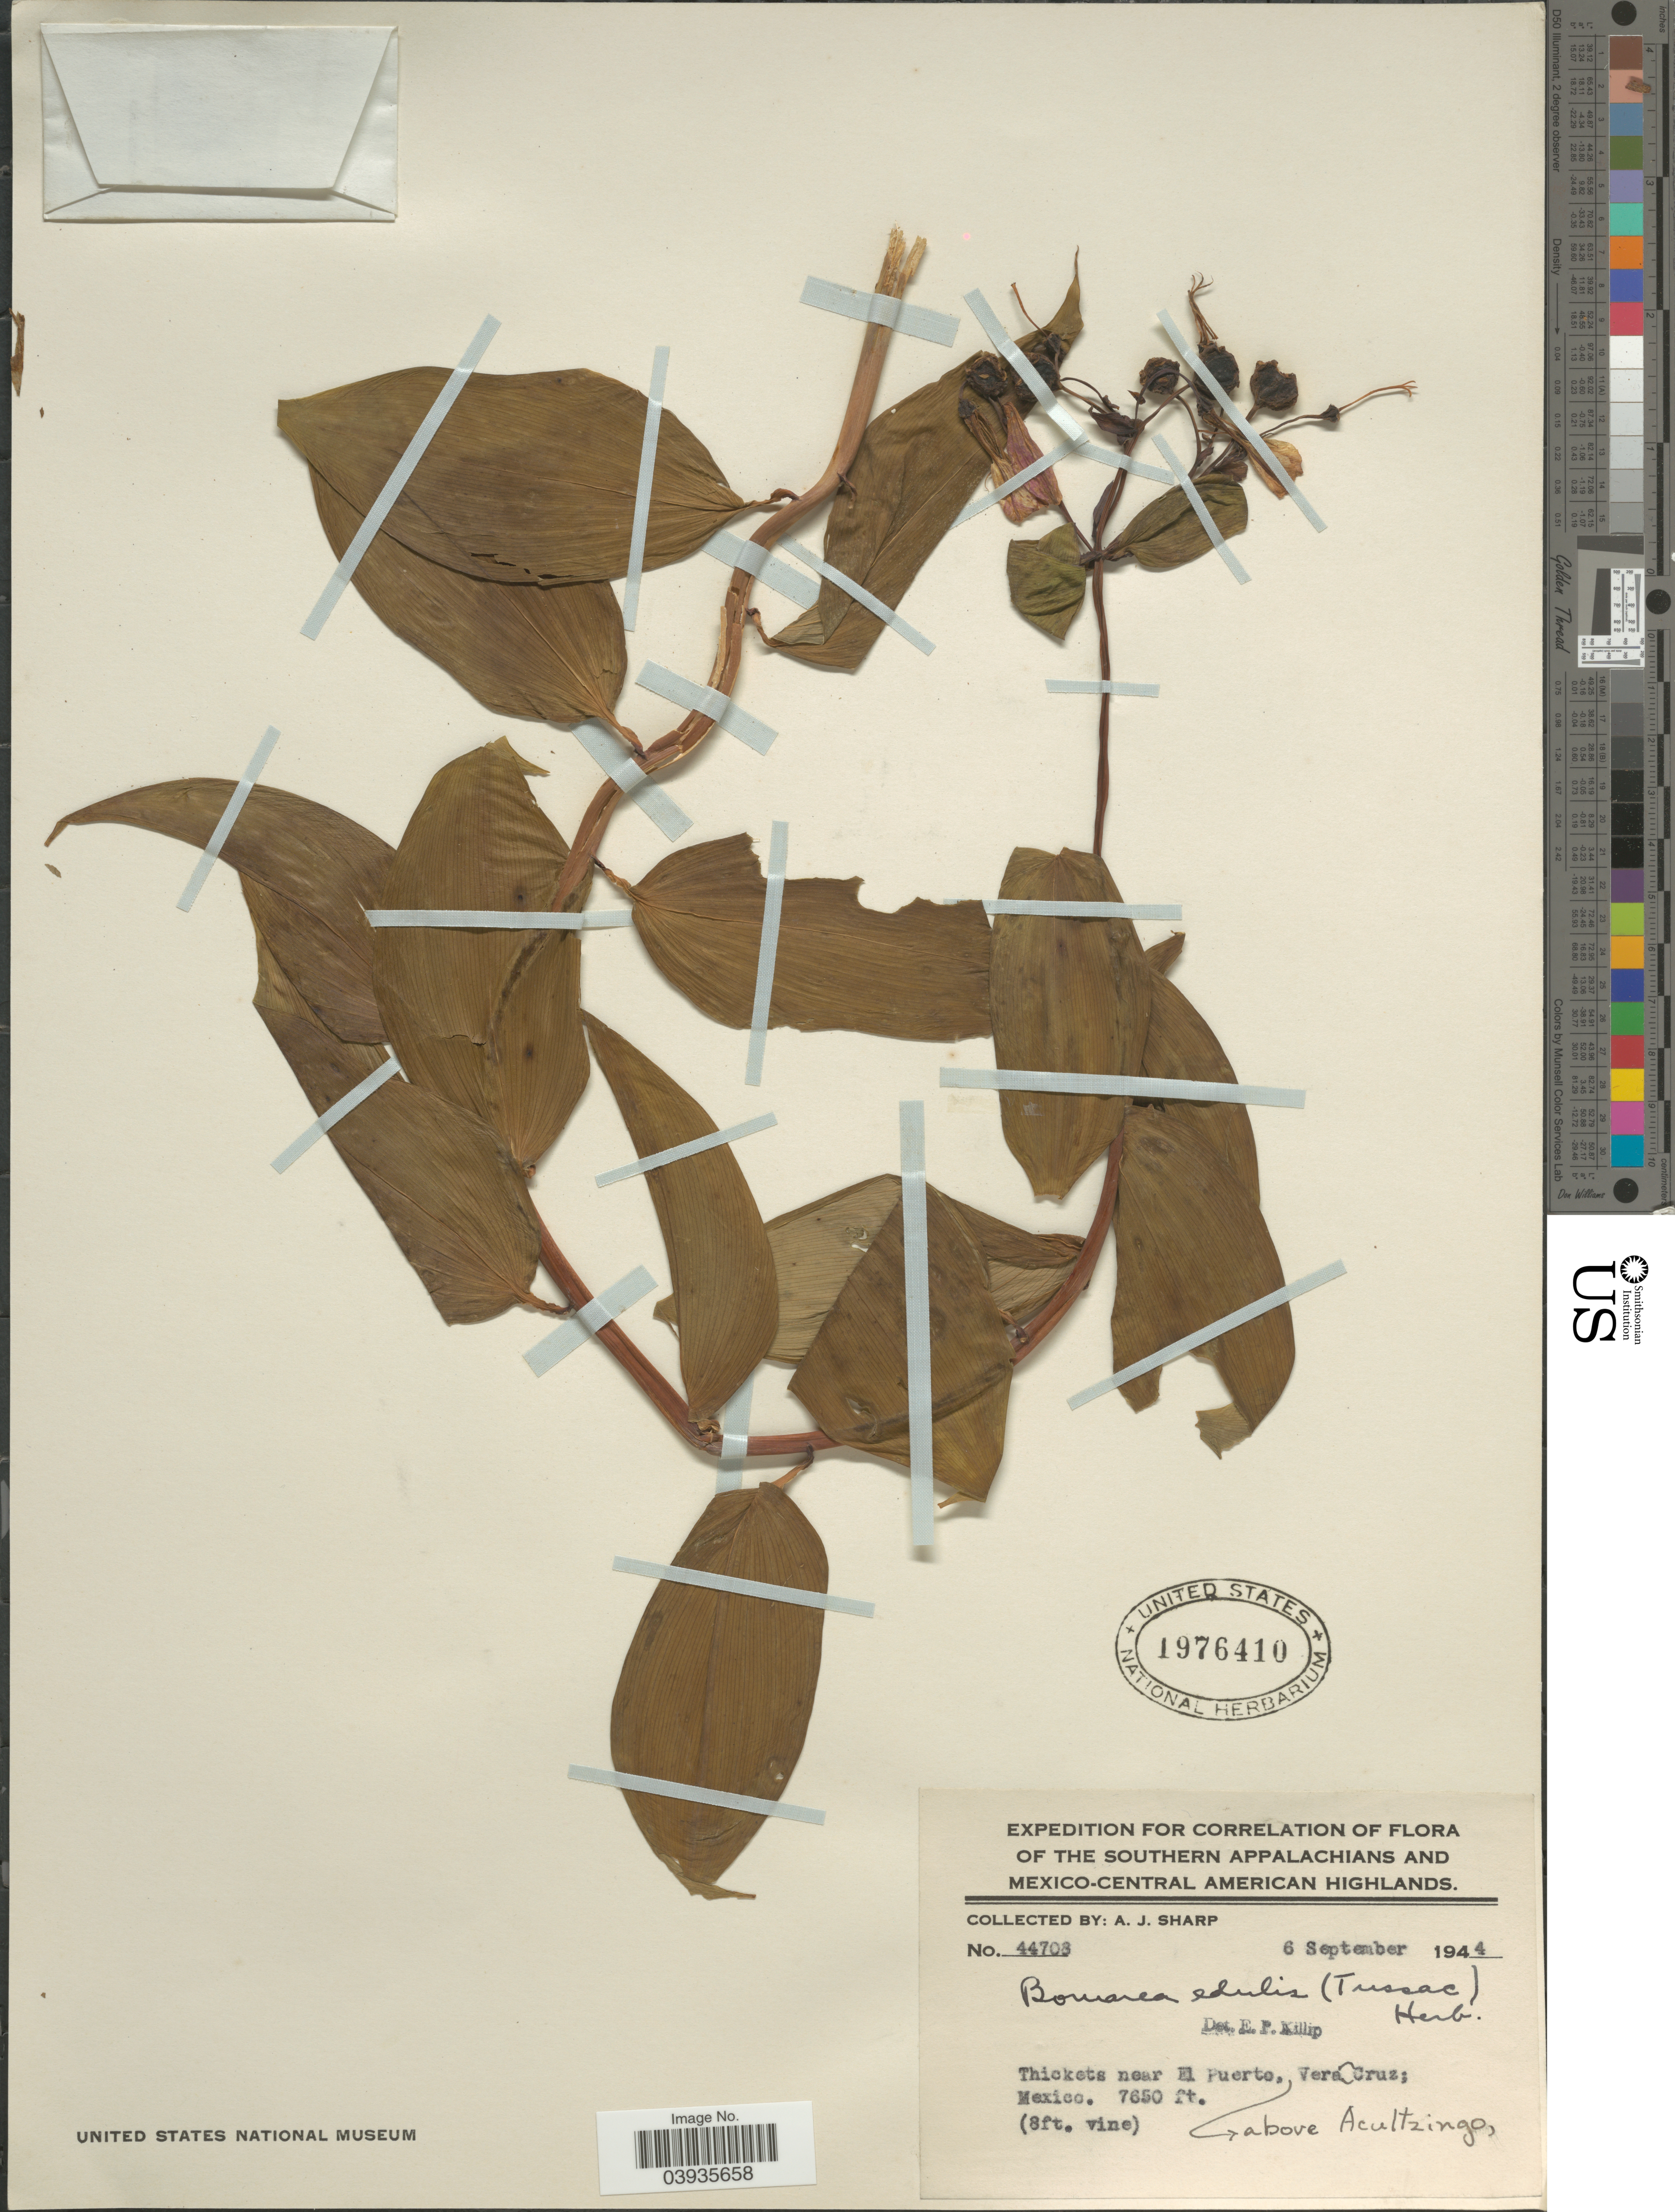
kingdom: Plantae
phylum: Tracheophyta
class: Liliopsida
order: Liliales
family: Alstroemeriaceae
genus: Bomarea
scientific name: Bomarea edulis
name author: (Tussac) Herb.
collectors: A. J. Sharp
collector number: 44708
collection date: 1944-09-06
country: Mexico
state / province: Veracruz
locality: The Southern Appalachians and Mexico-Central American Highlands. Thickets near El Puerto, above Acultzingo. Vera Cruz.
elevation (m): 2332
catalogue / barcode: US 1976410